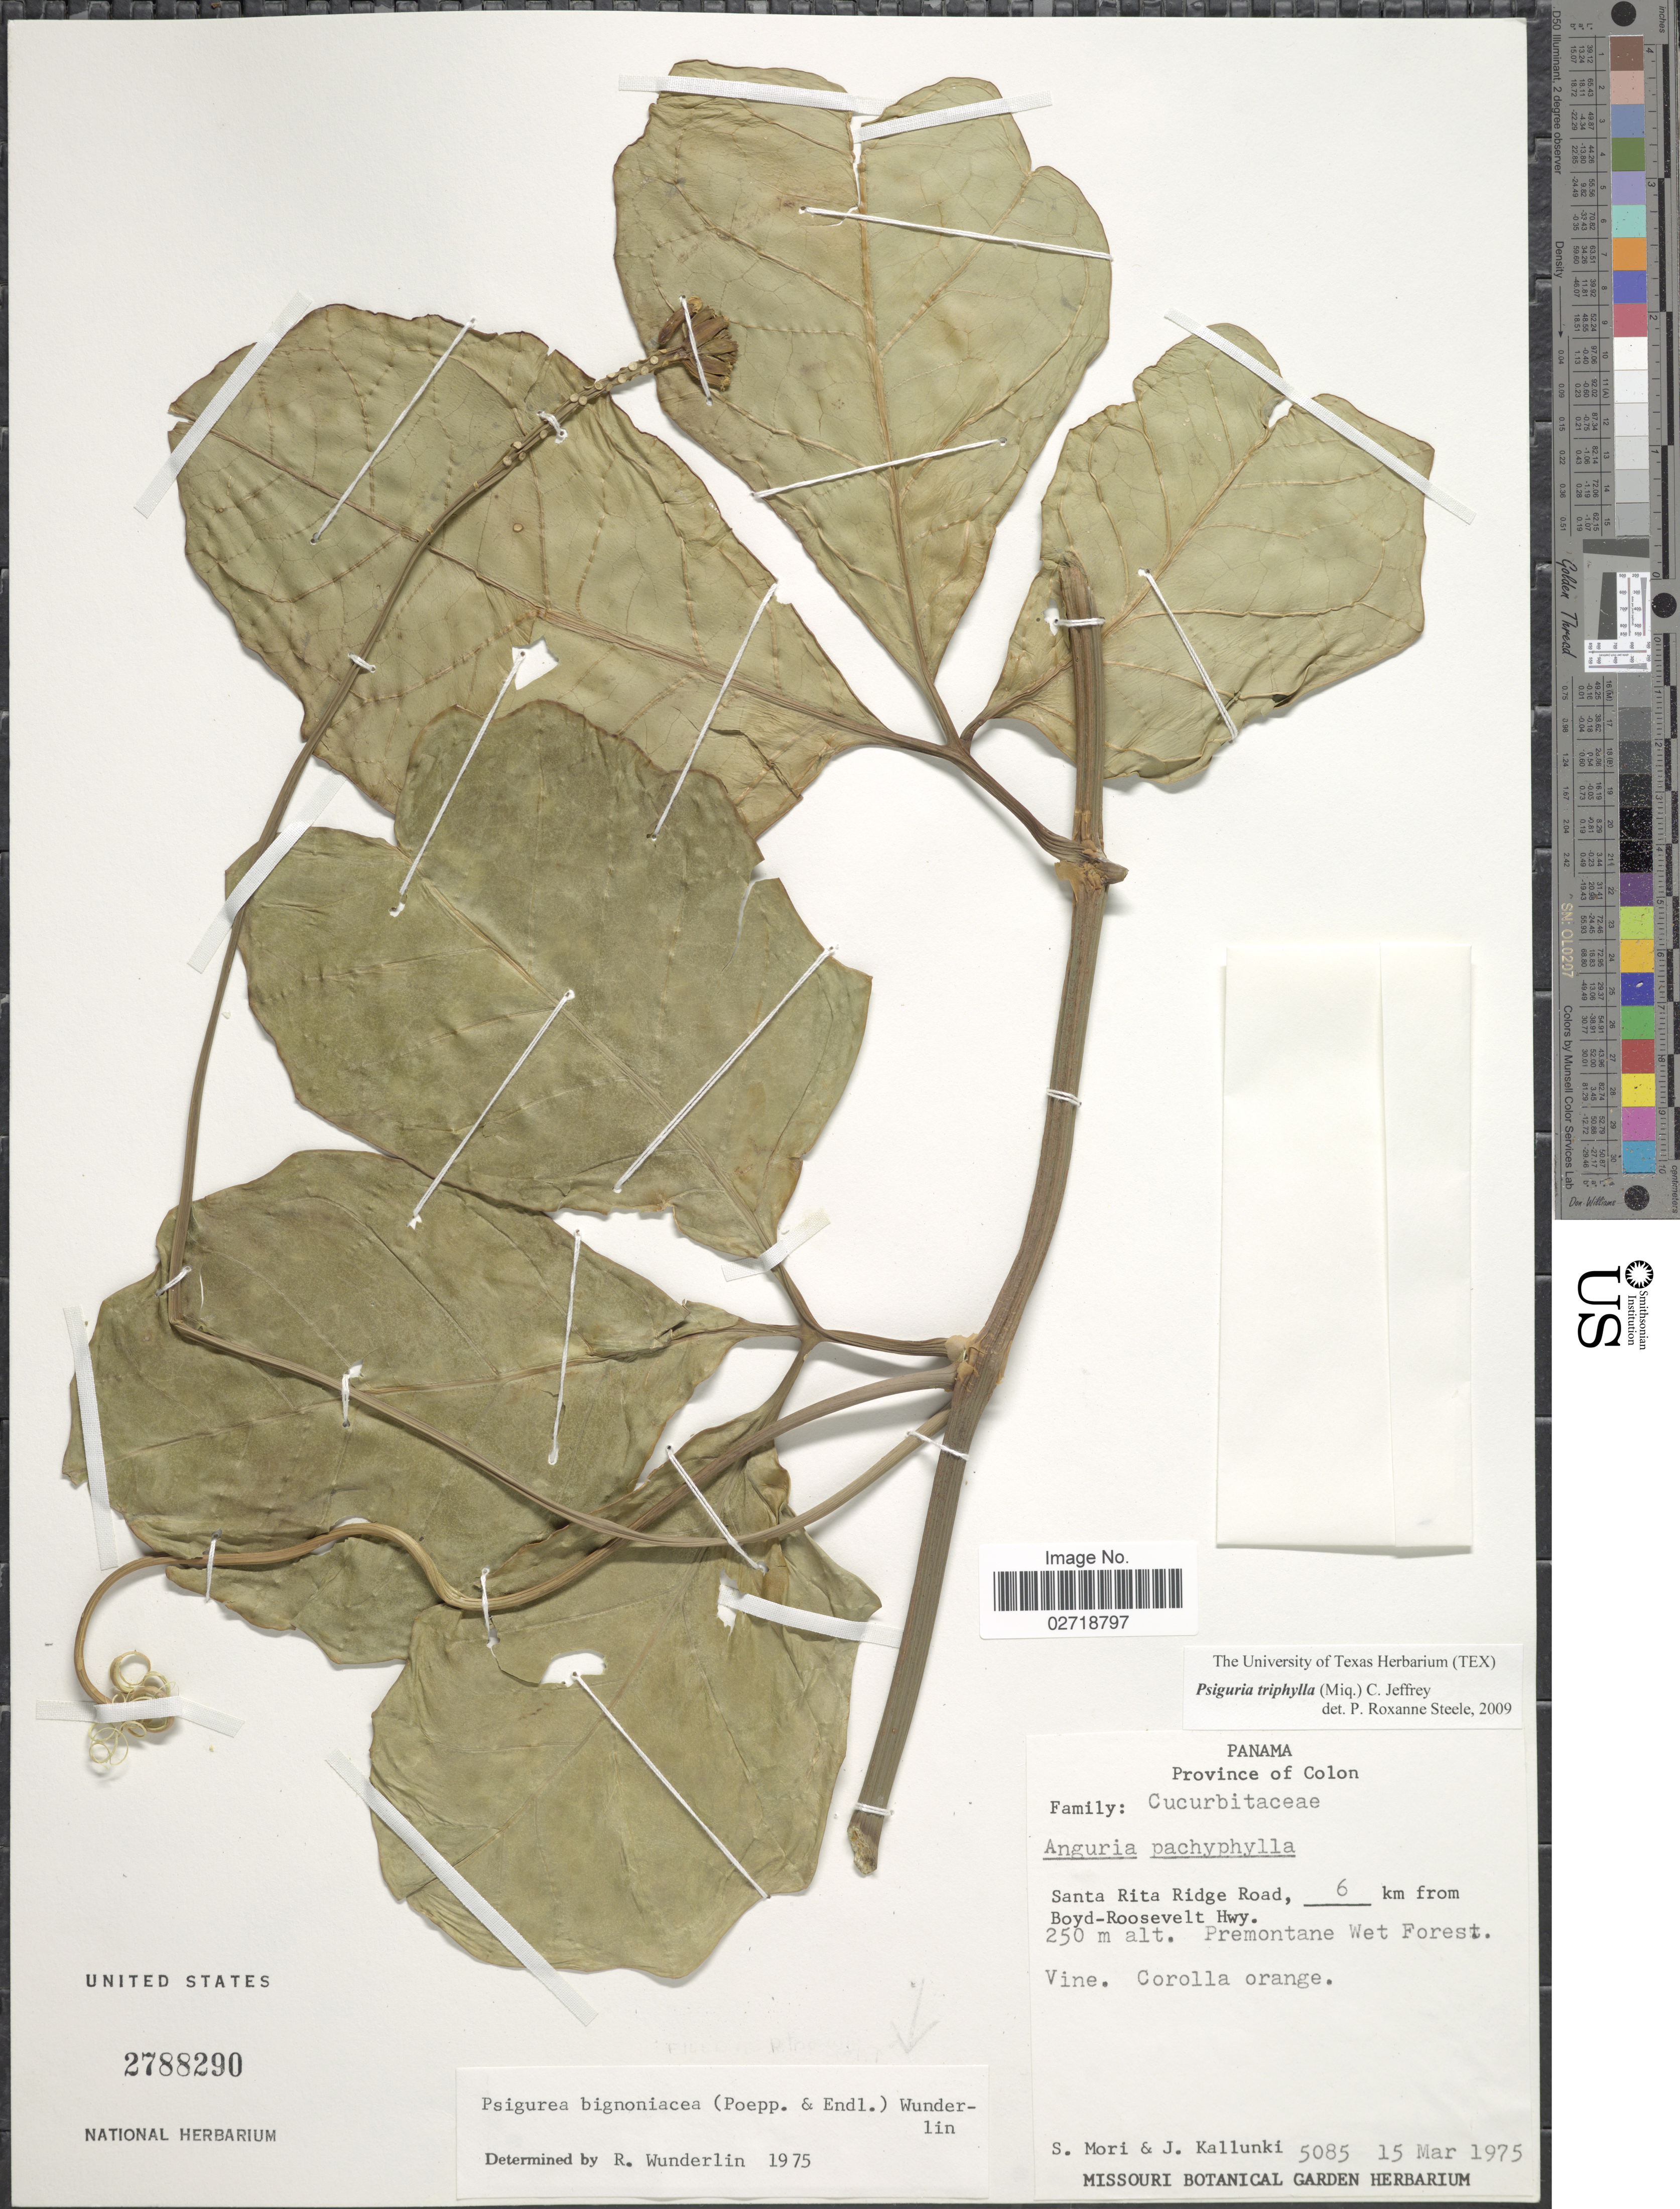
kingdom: Plantae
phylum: Tracheophyta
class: Magnoliopsida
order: Cucurbitales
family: Cucurbitaceae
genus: Psiguria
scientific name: Psiguria triphylla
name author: (Miq.) C. Jeffrey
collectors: S. Mori & J. Kallunki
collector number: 5085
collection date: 1975-03-15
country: Panama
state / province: Colón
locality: Santa Rita Ridge Road, 6 km from Boyd-Roosevelt Hwy.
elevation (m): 250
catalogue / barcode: US 2788290